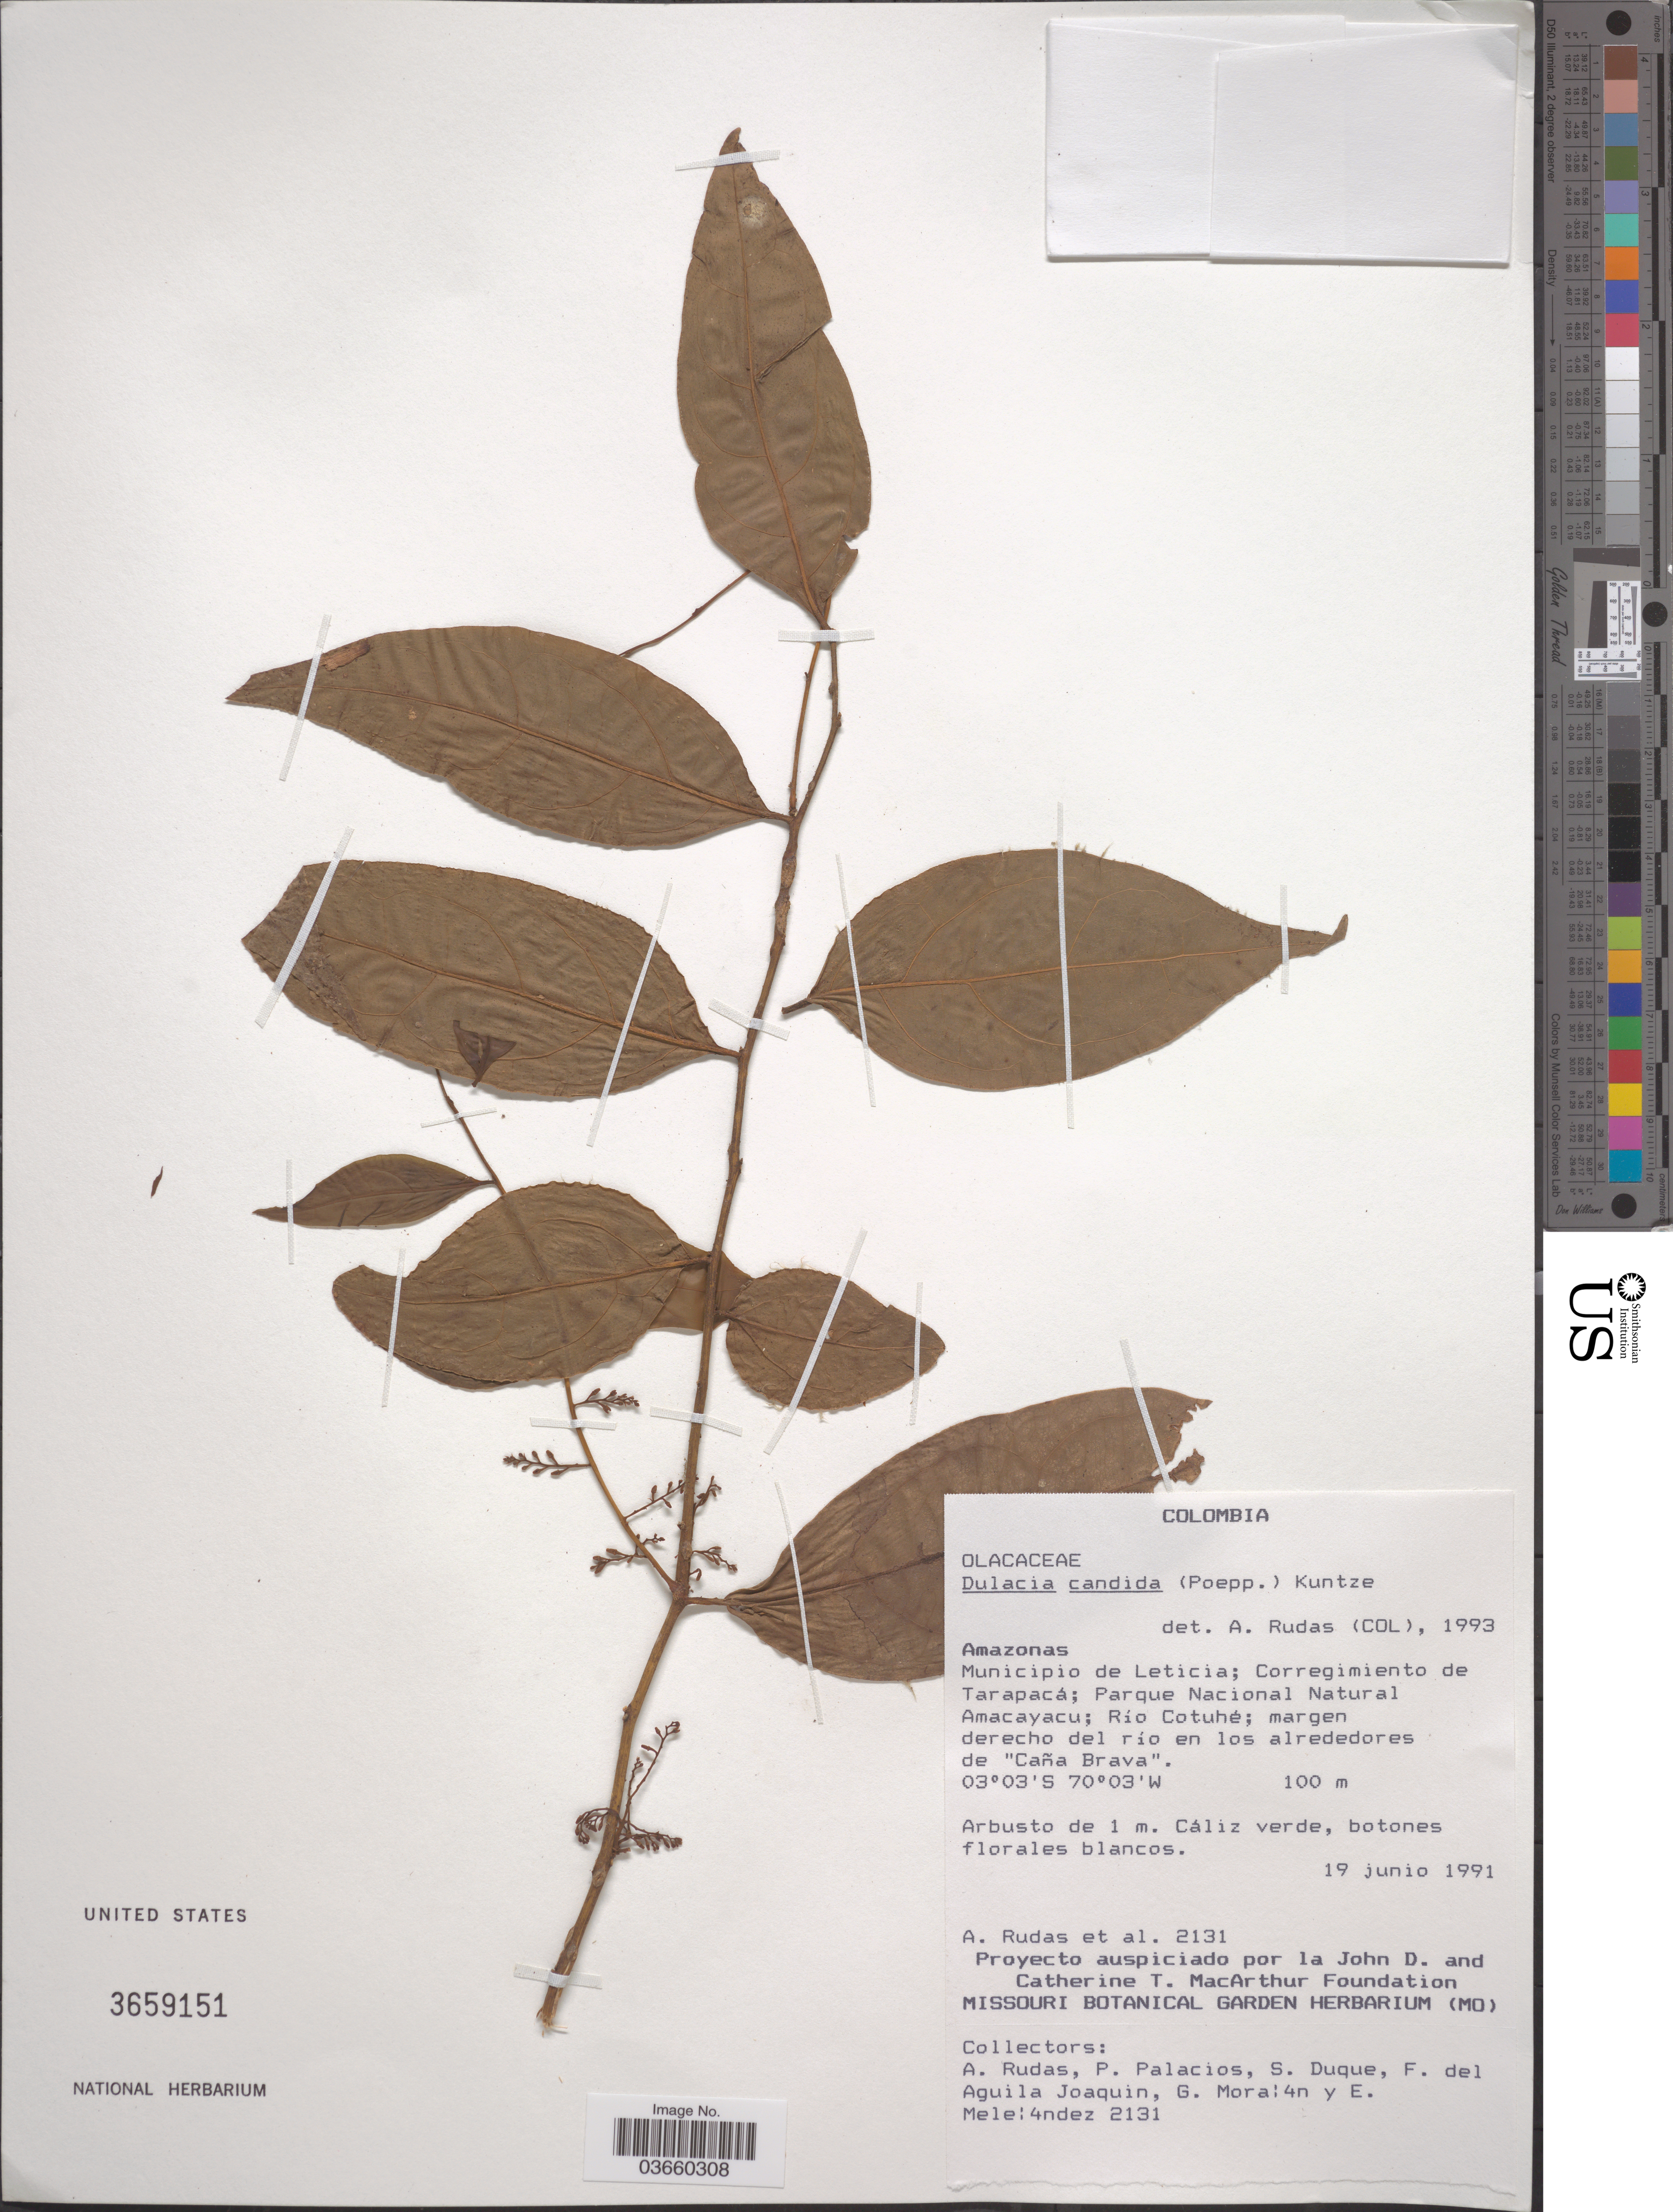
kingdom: Plantae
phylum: Tracheophyta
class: Magnoliopsida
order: Santalales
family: Olacaceae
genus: Dulacia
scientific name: Dulacia candida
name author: (Poepp.) Kuntze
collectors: A. Rudas, P. Palacios, S. Duque, F. Aguila Joaquin & et al.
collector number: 2131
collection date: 1991-06-19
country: Colombia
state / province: Amazônas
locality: Municipio de Leticia; Corregimiento de Tarapacá; Parque Nacional Natural Amacayacu; Rio Cotuhé; margem derecho del río en los alrededores de "Caña Brava".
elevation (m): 100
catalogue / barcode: US 3659151